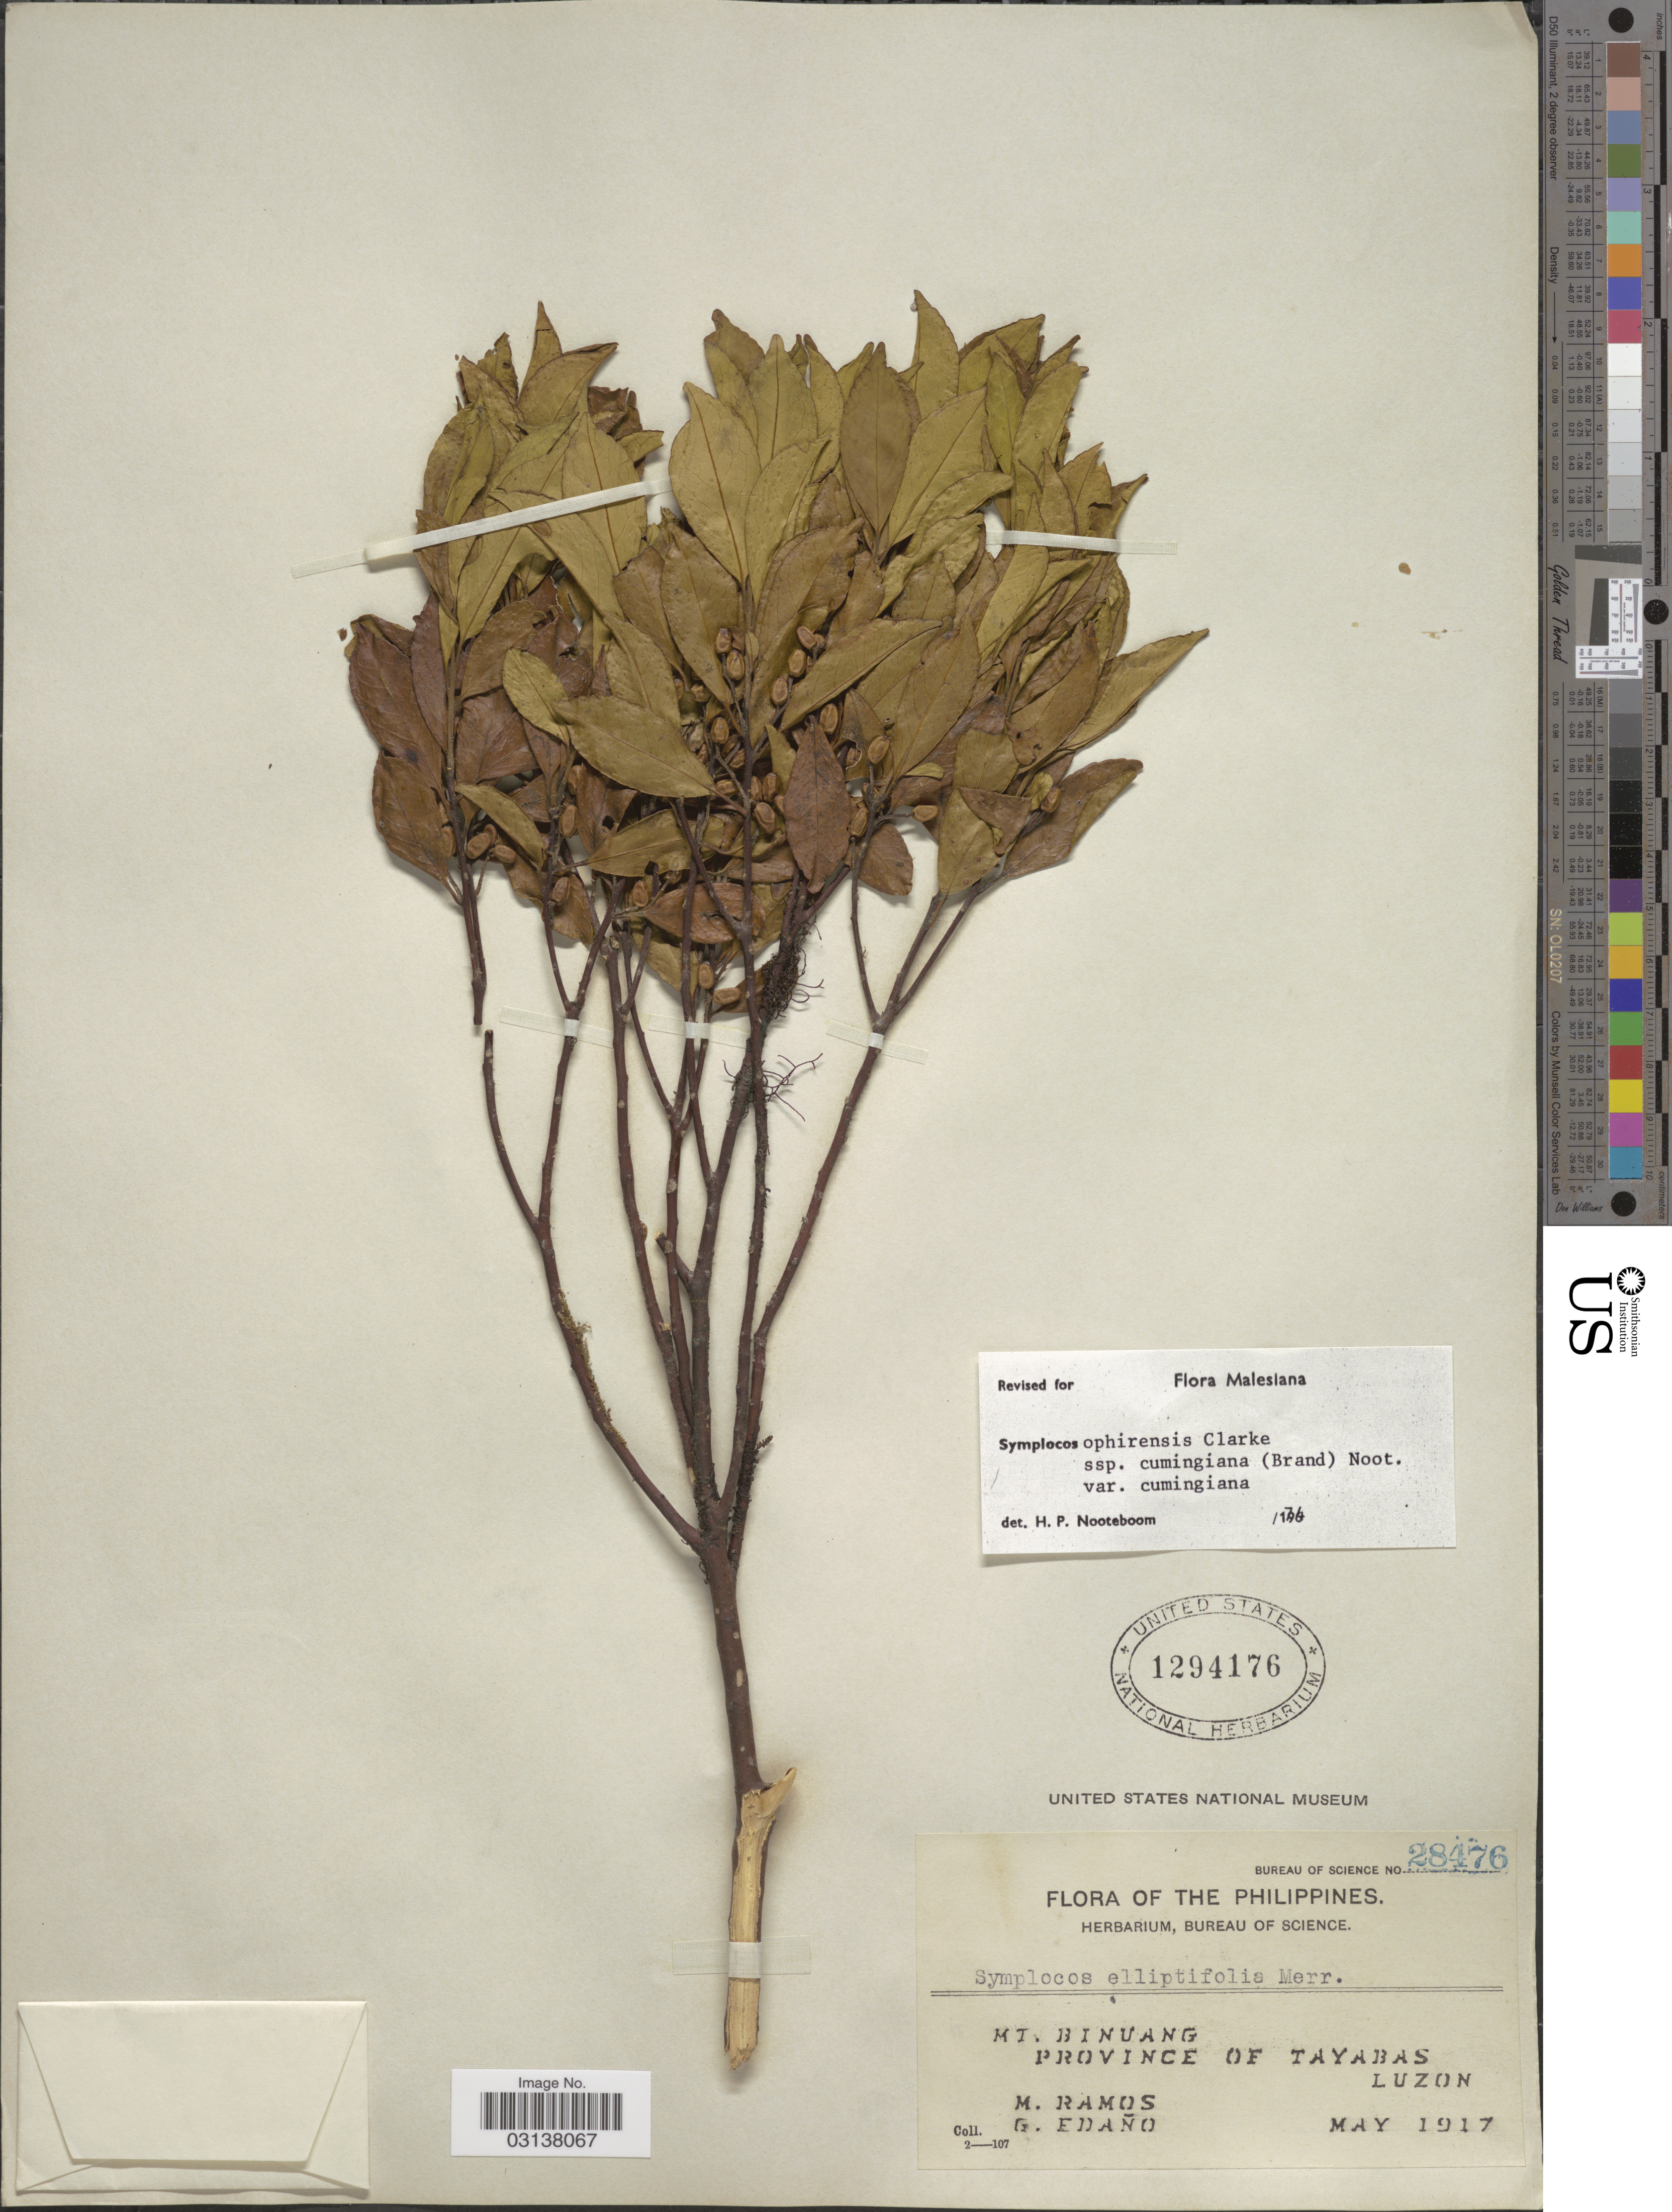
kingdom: Plantae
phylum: Tracheophyta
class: Magnoliopsida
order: Ericales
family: Symplocaceae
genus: Symplocos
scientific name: Symplocos ophirensis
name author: C.B. Clarke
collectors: M. Ramos & G. Edaño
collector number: Bureau of Science 28476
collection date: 1917-05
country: Philippines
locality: The Philippines. Mt. Binuang. Province of Tayabas Luzon.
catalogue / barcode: US 1294176